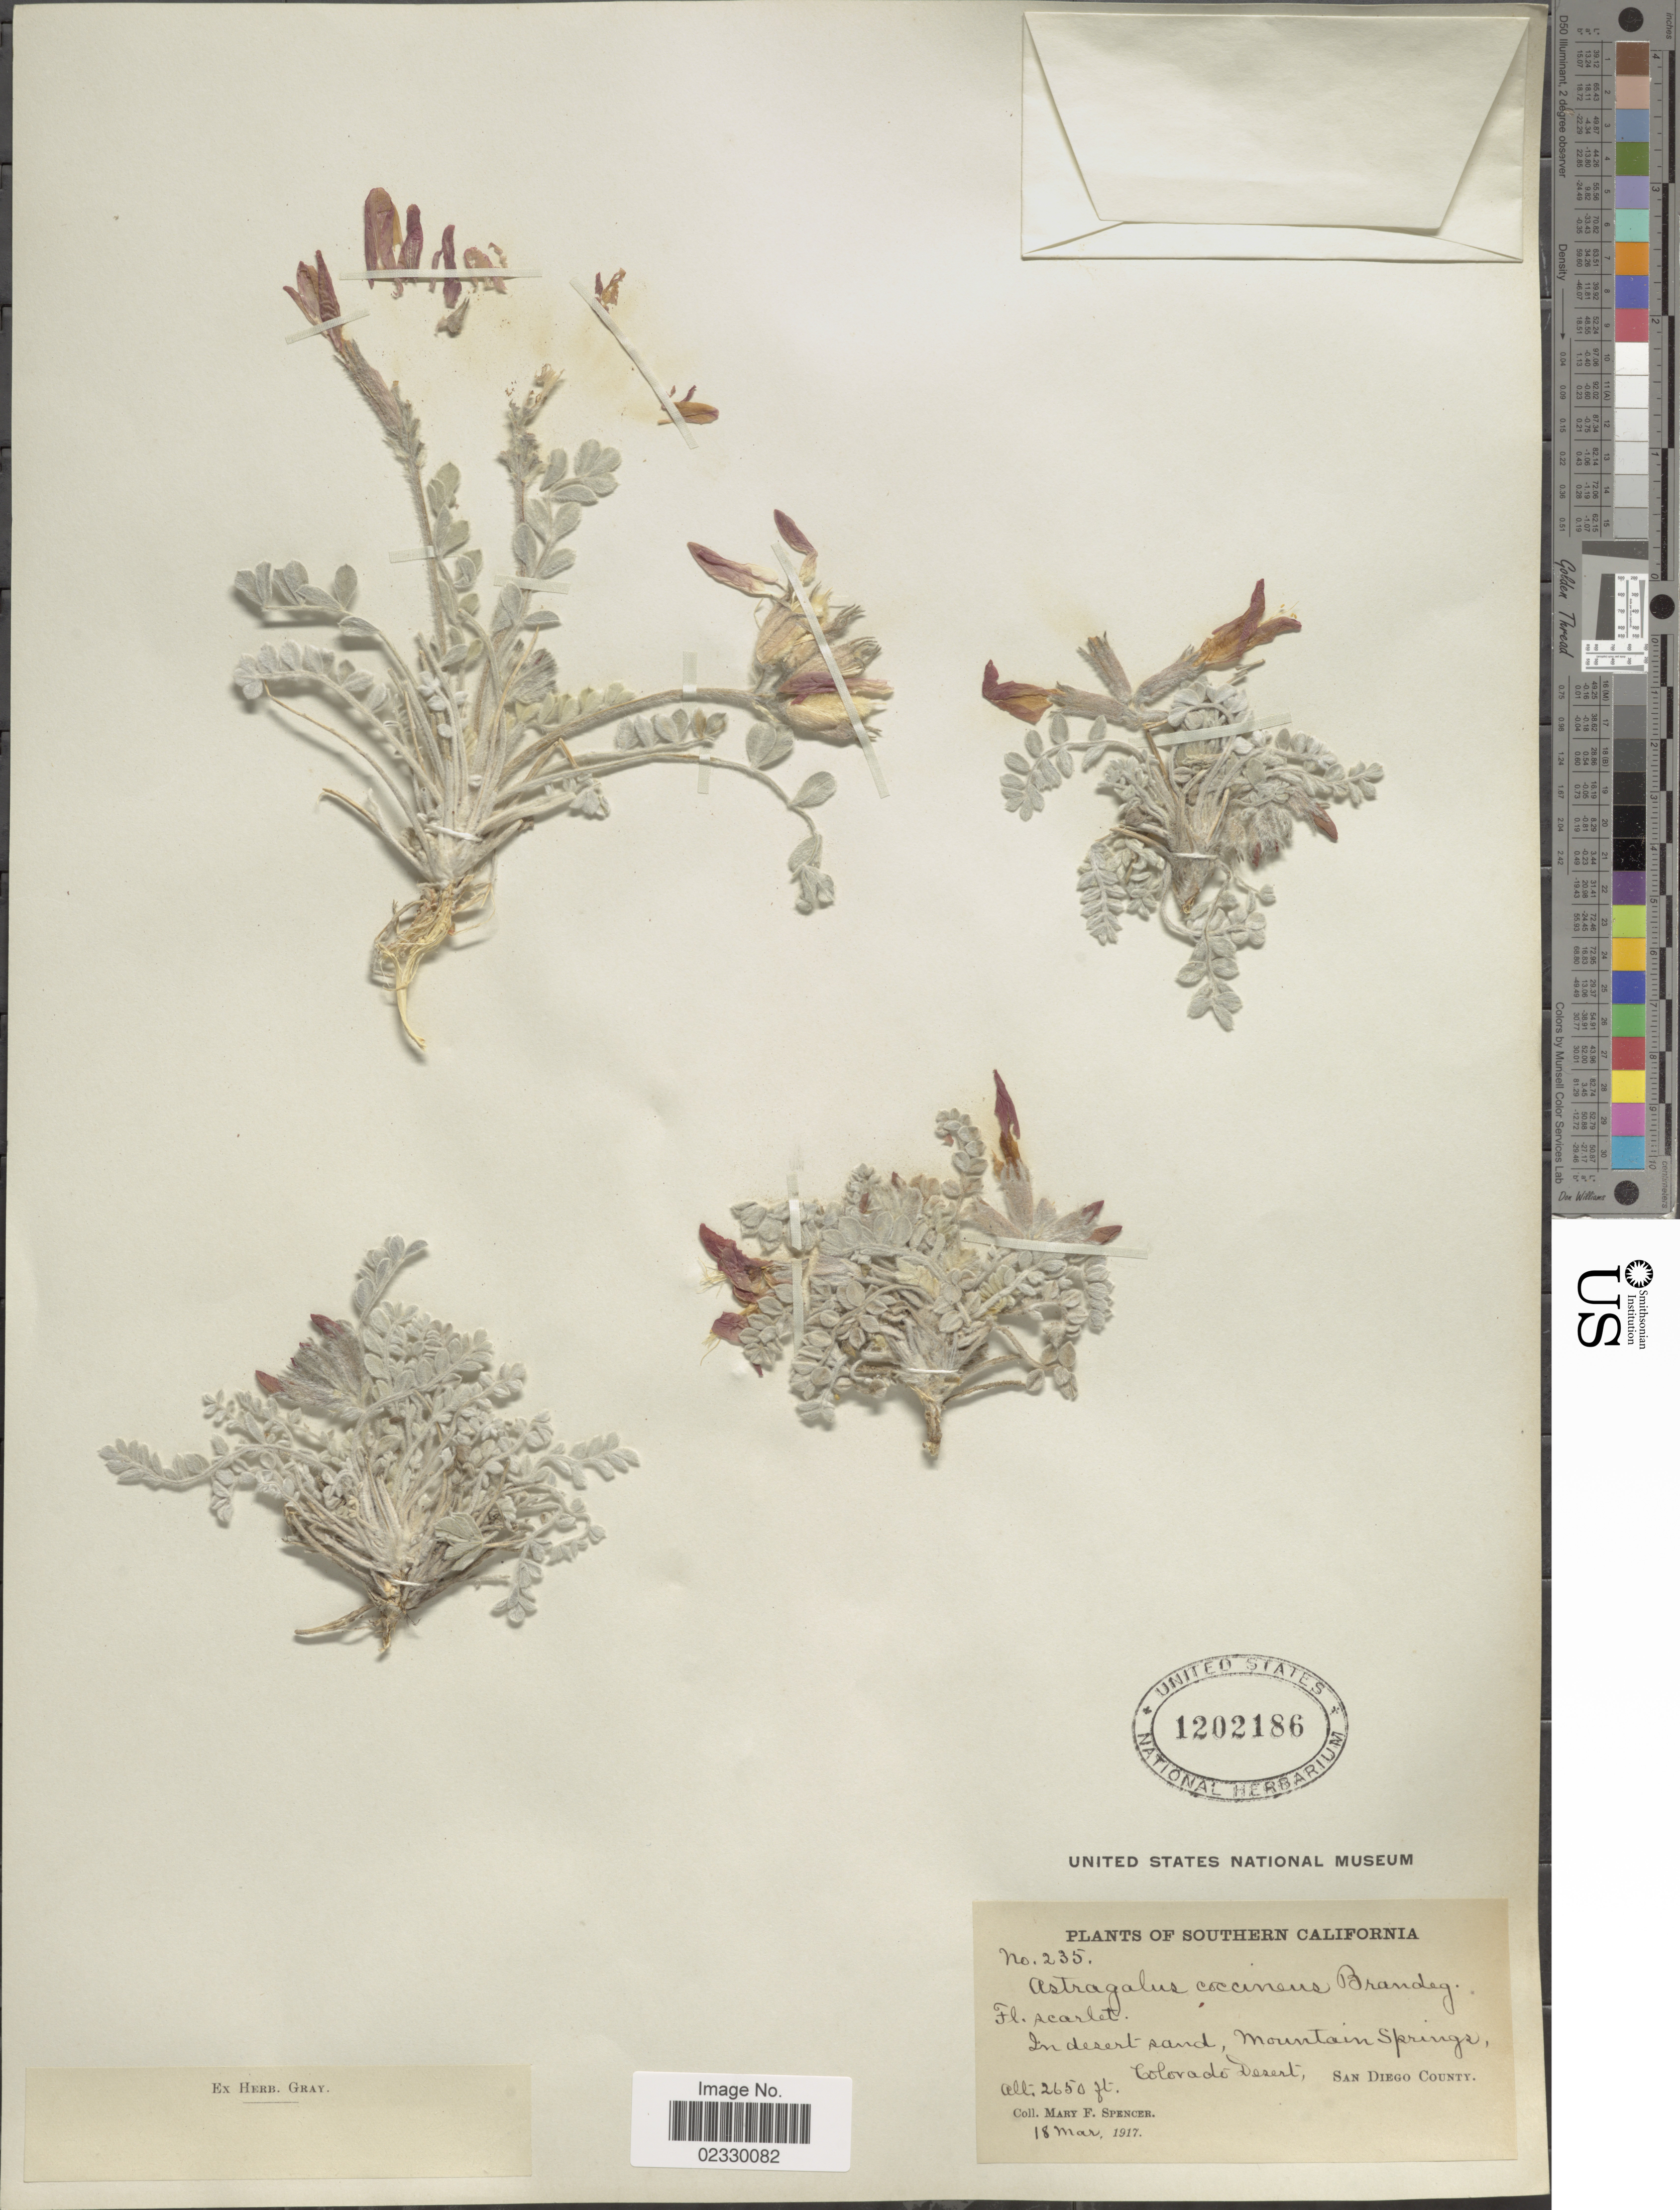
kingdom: Plantae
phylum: Tracheophyta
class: Magnoliopsida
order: Fabales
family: Fabaceae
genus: Astragalus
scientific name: Astragalus coccineus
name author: (Parry) Brandegee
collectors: M. Spencer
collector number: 235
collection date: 1917-03-18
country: United States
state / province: California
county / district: San Diego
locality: Southern California, In desert sand, Mountain Springs, Colorado Desert, San Diego County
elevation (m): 808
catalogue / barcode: US 1202186